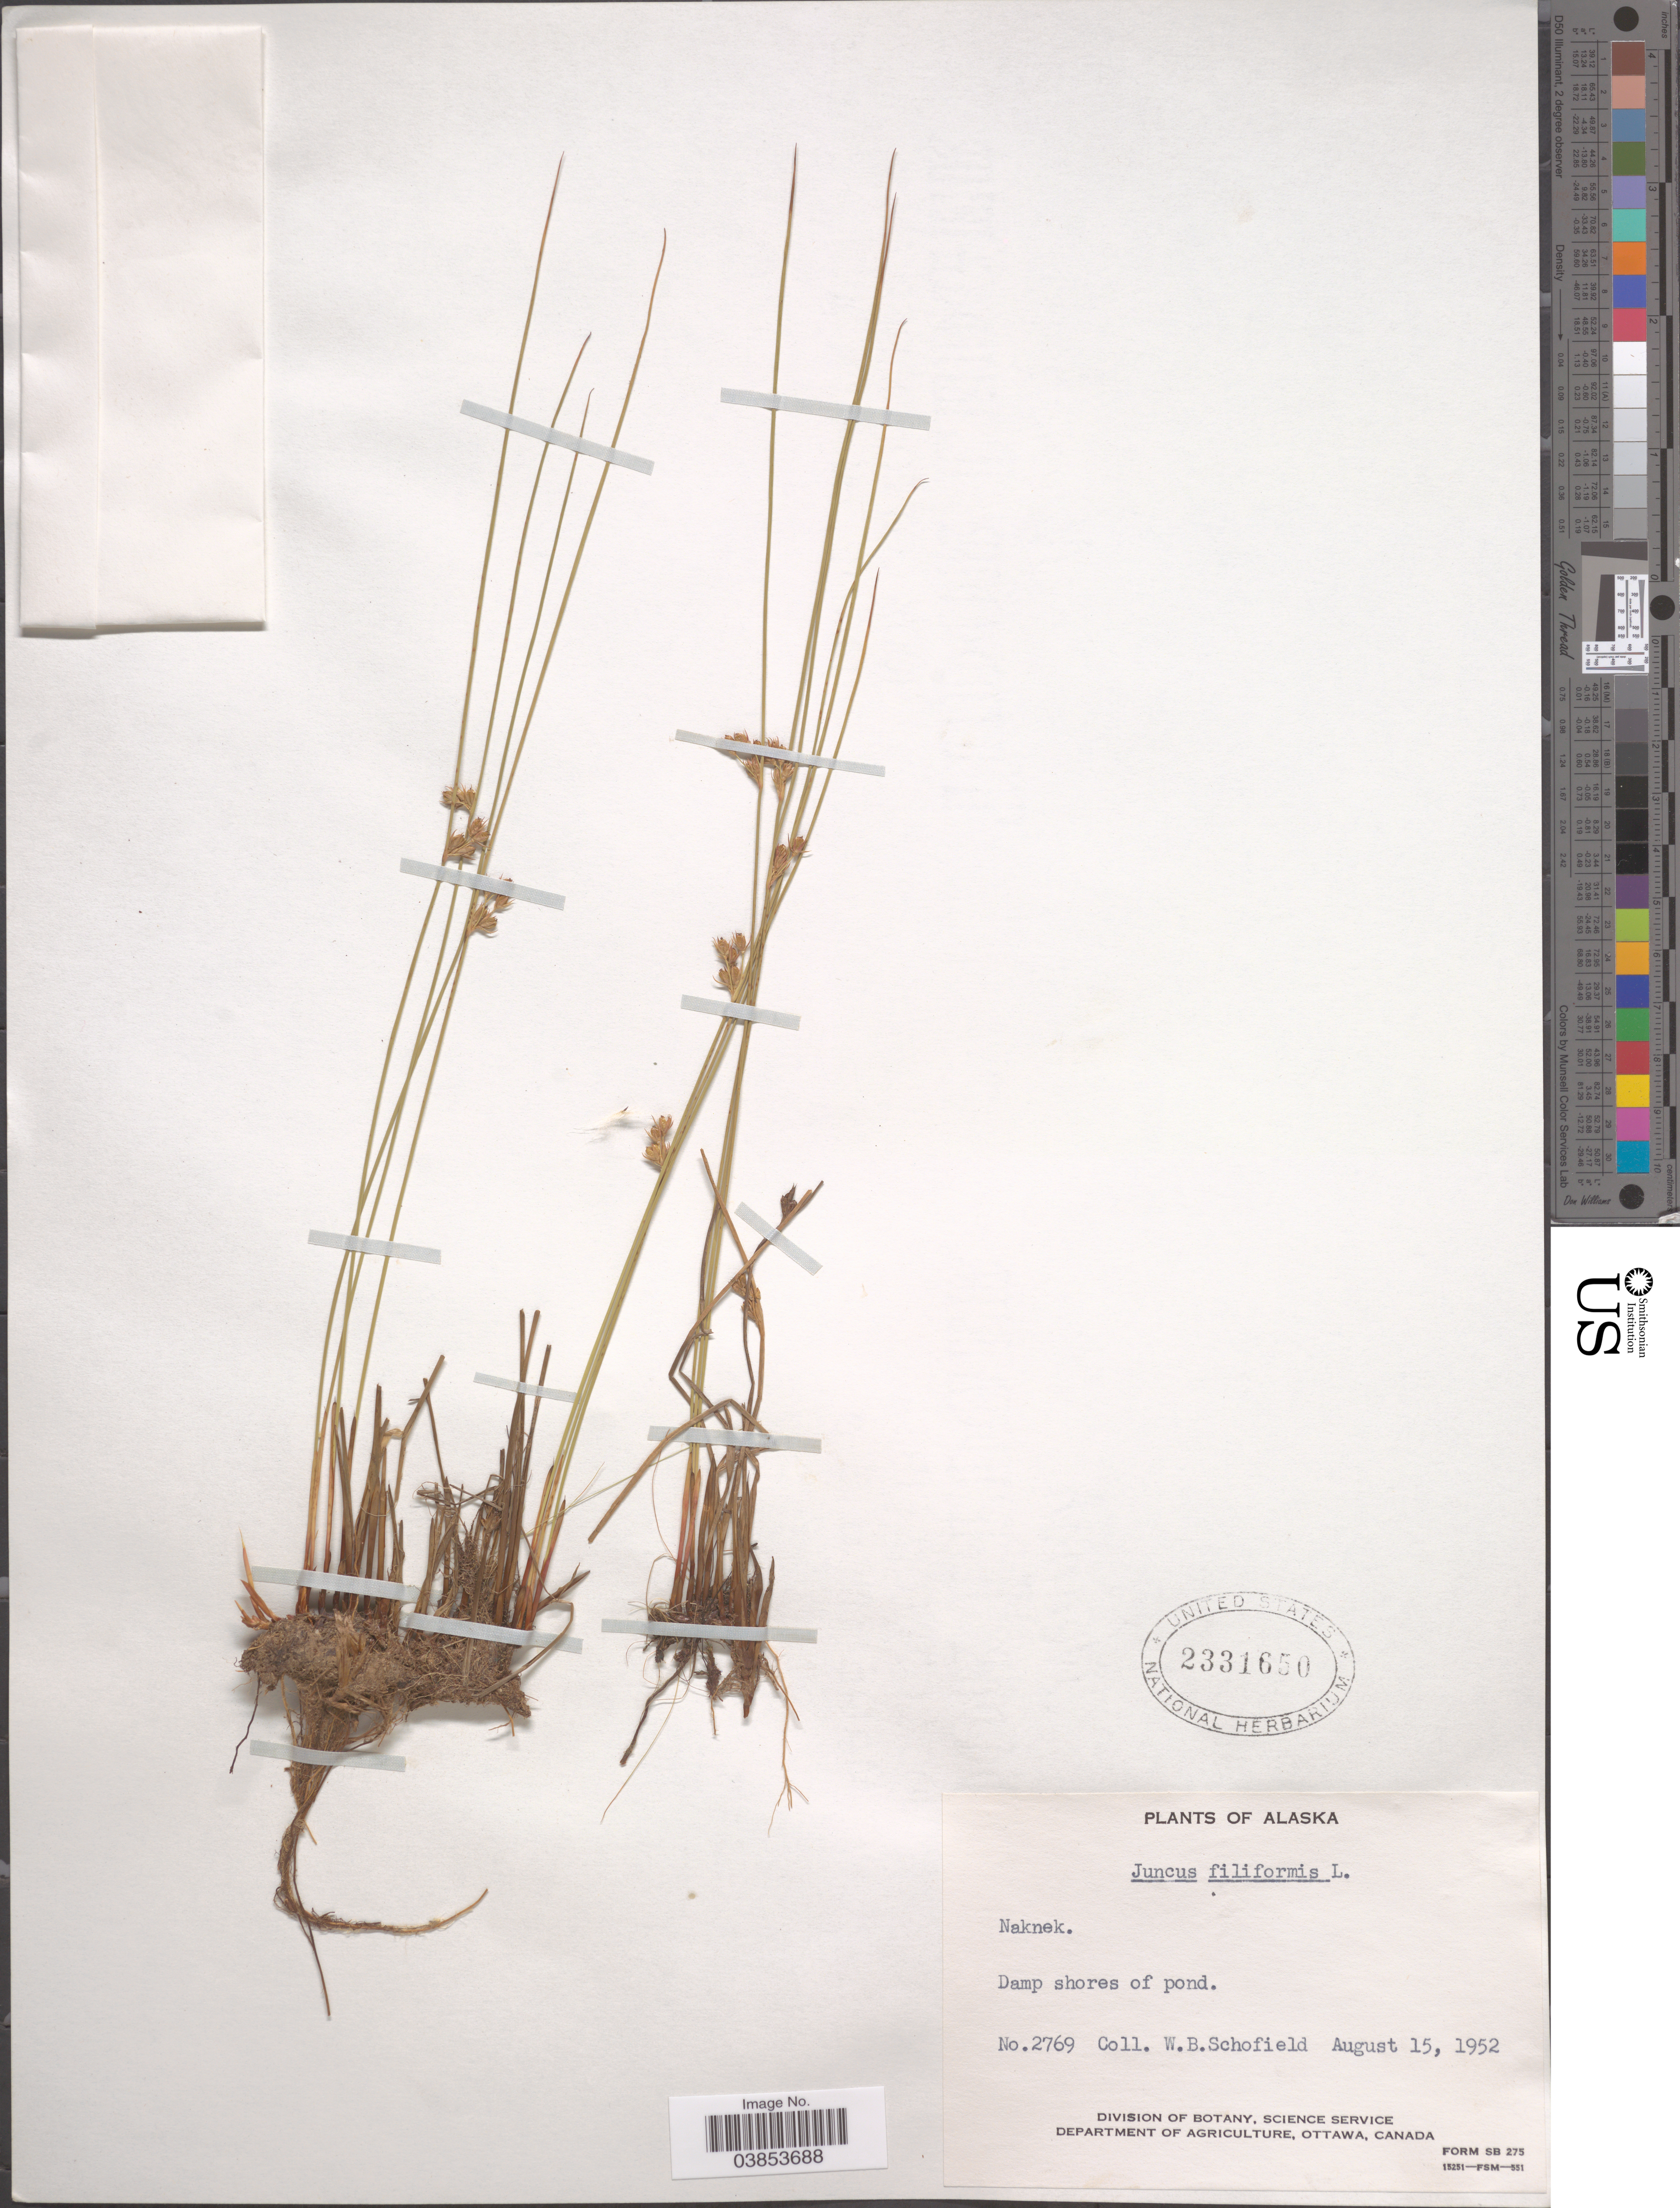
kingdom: Plantae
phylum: Tracheophyta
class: Liliopsida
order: Poales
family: Juncaceae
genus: Juncus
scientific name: Juncus filiformis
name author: L.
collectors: W. Schofield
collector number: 2769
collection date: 1952-08-15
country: United States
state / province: Alaska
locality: Naknek. Damp shores of pond.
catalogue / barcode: US 2331650